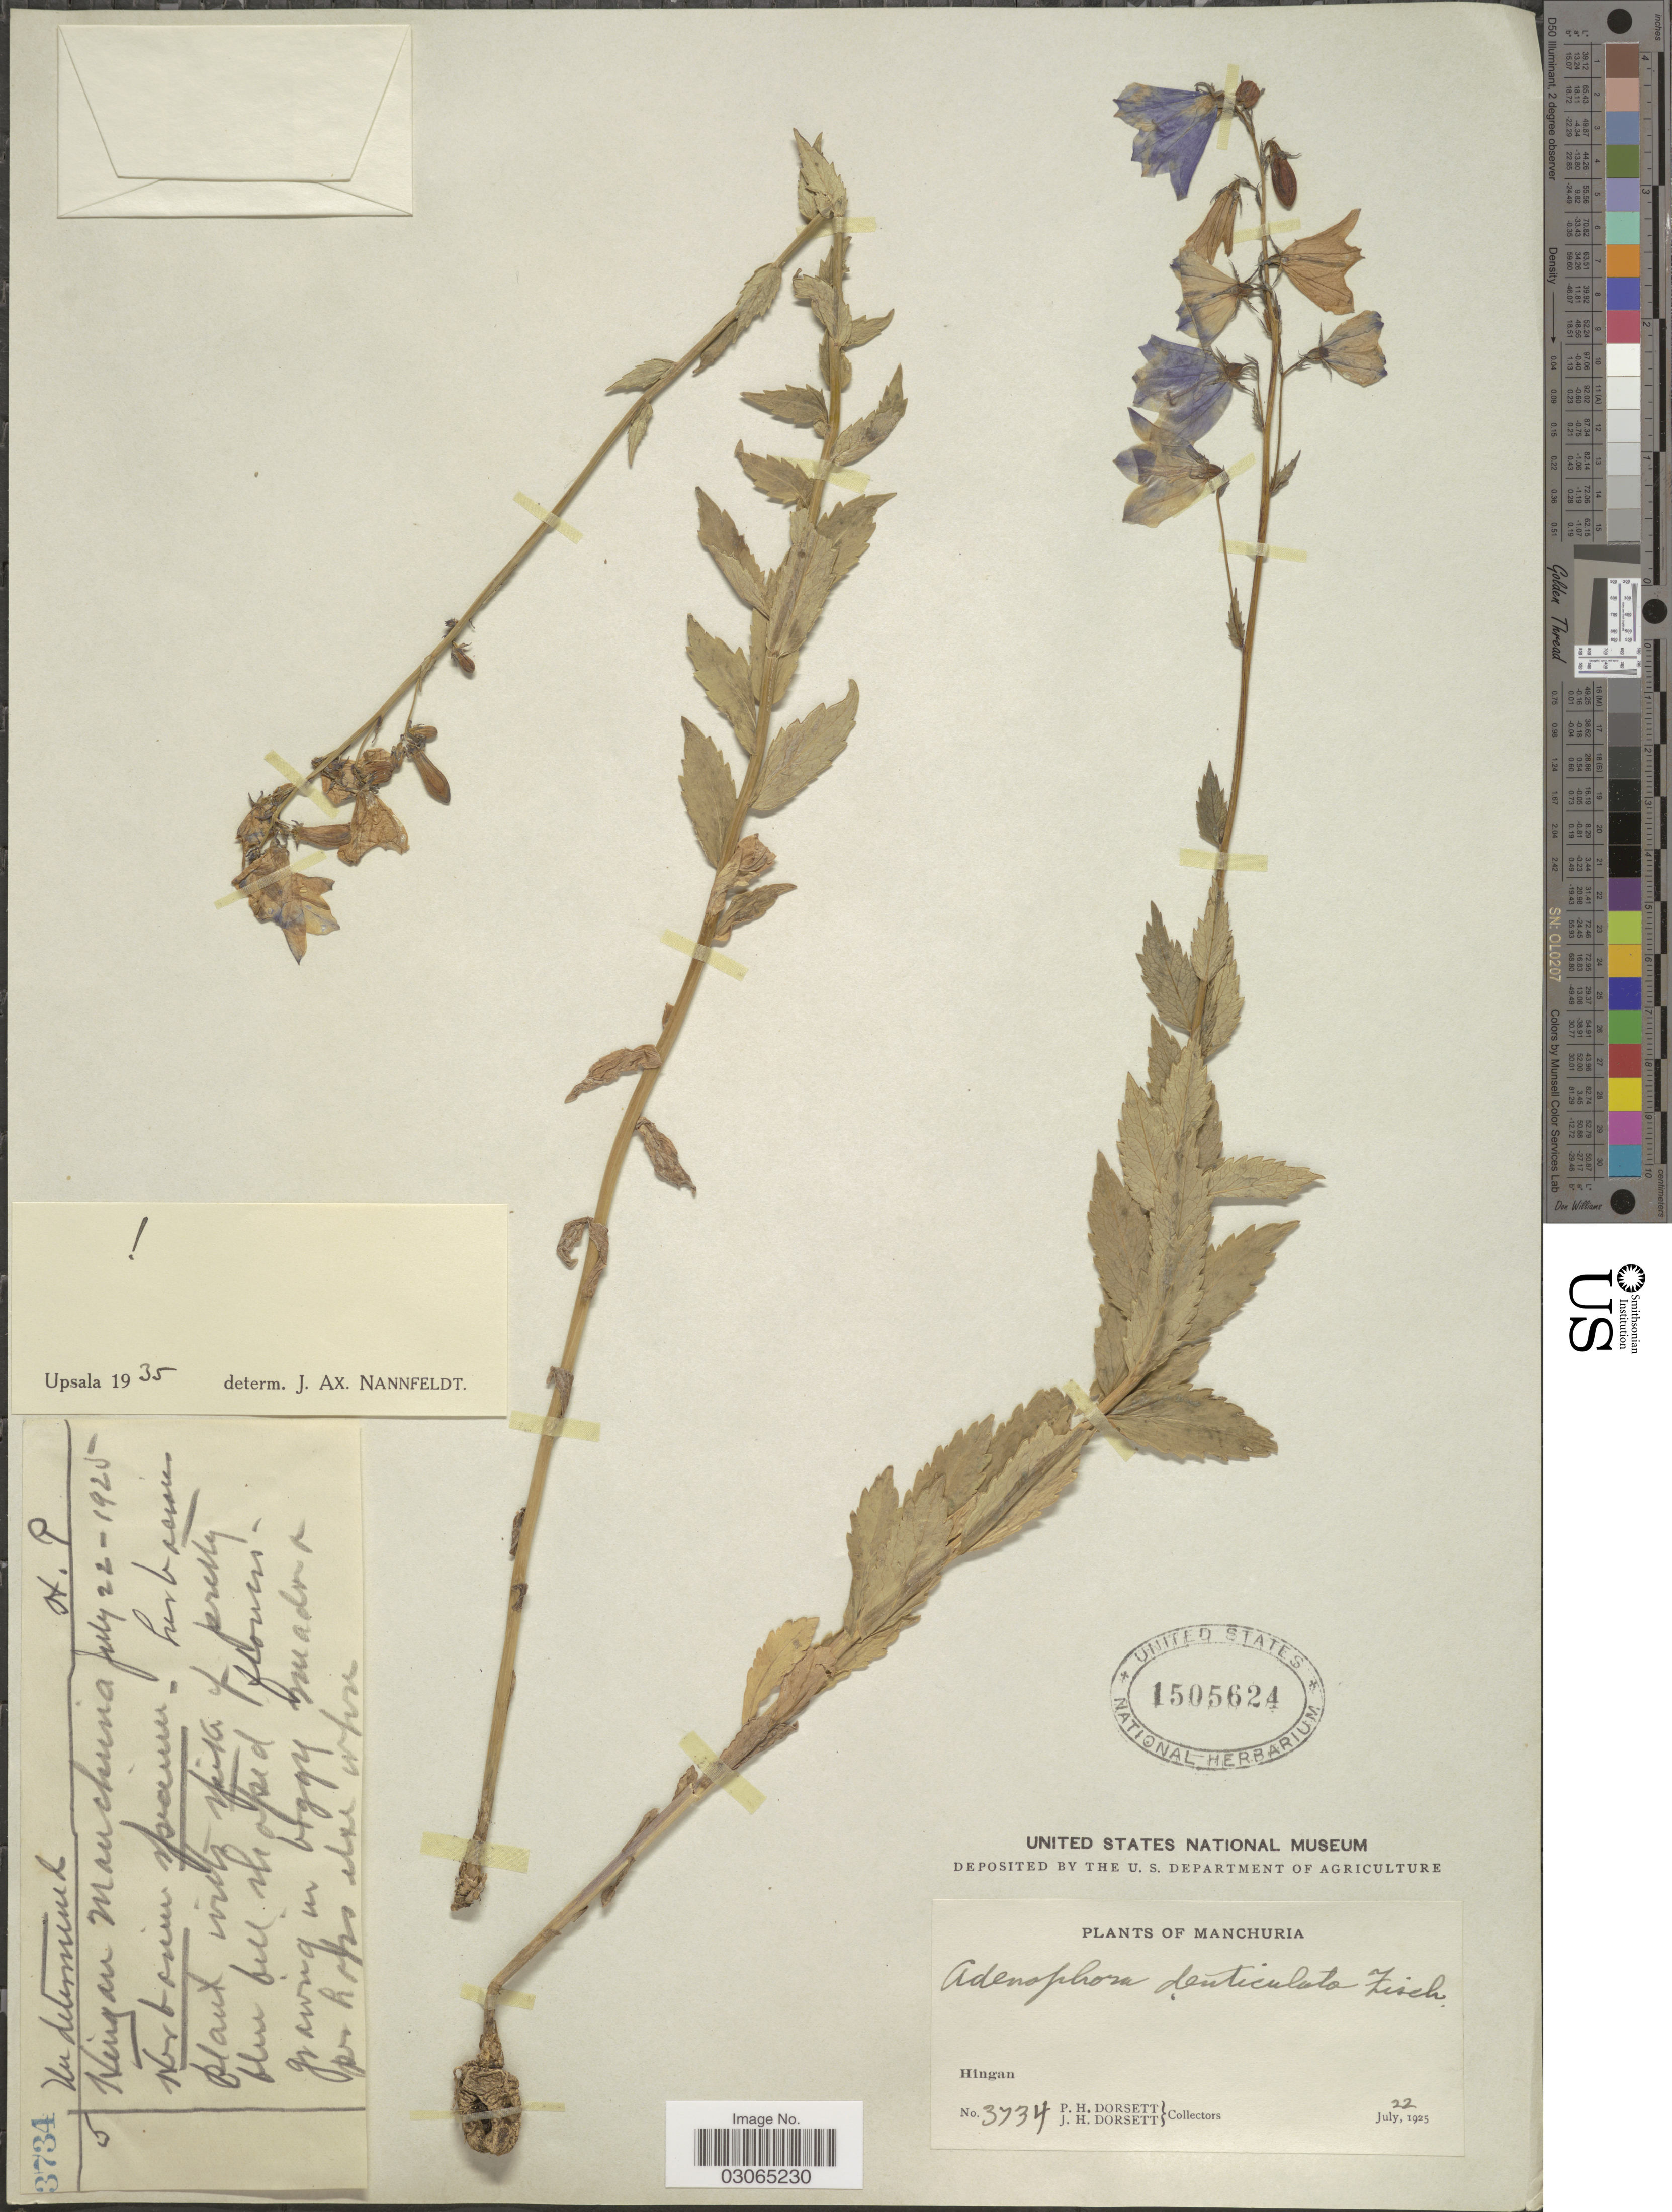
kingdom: Plantae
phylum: Tracheophyta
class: Magnoliopsida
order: Asterales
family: Campanulaceae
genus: Adenophora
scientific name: Adenophora denticulata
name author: Fisch.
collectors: P. H. Dorsett & J. Dorsett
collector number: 3734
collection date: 1925-07-22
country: China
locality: Hingan, Manchuria.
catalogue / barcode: US 1505624